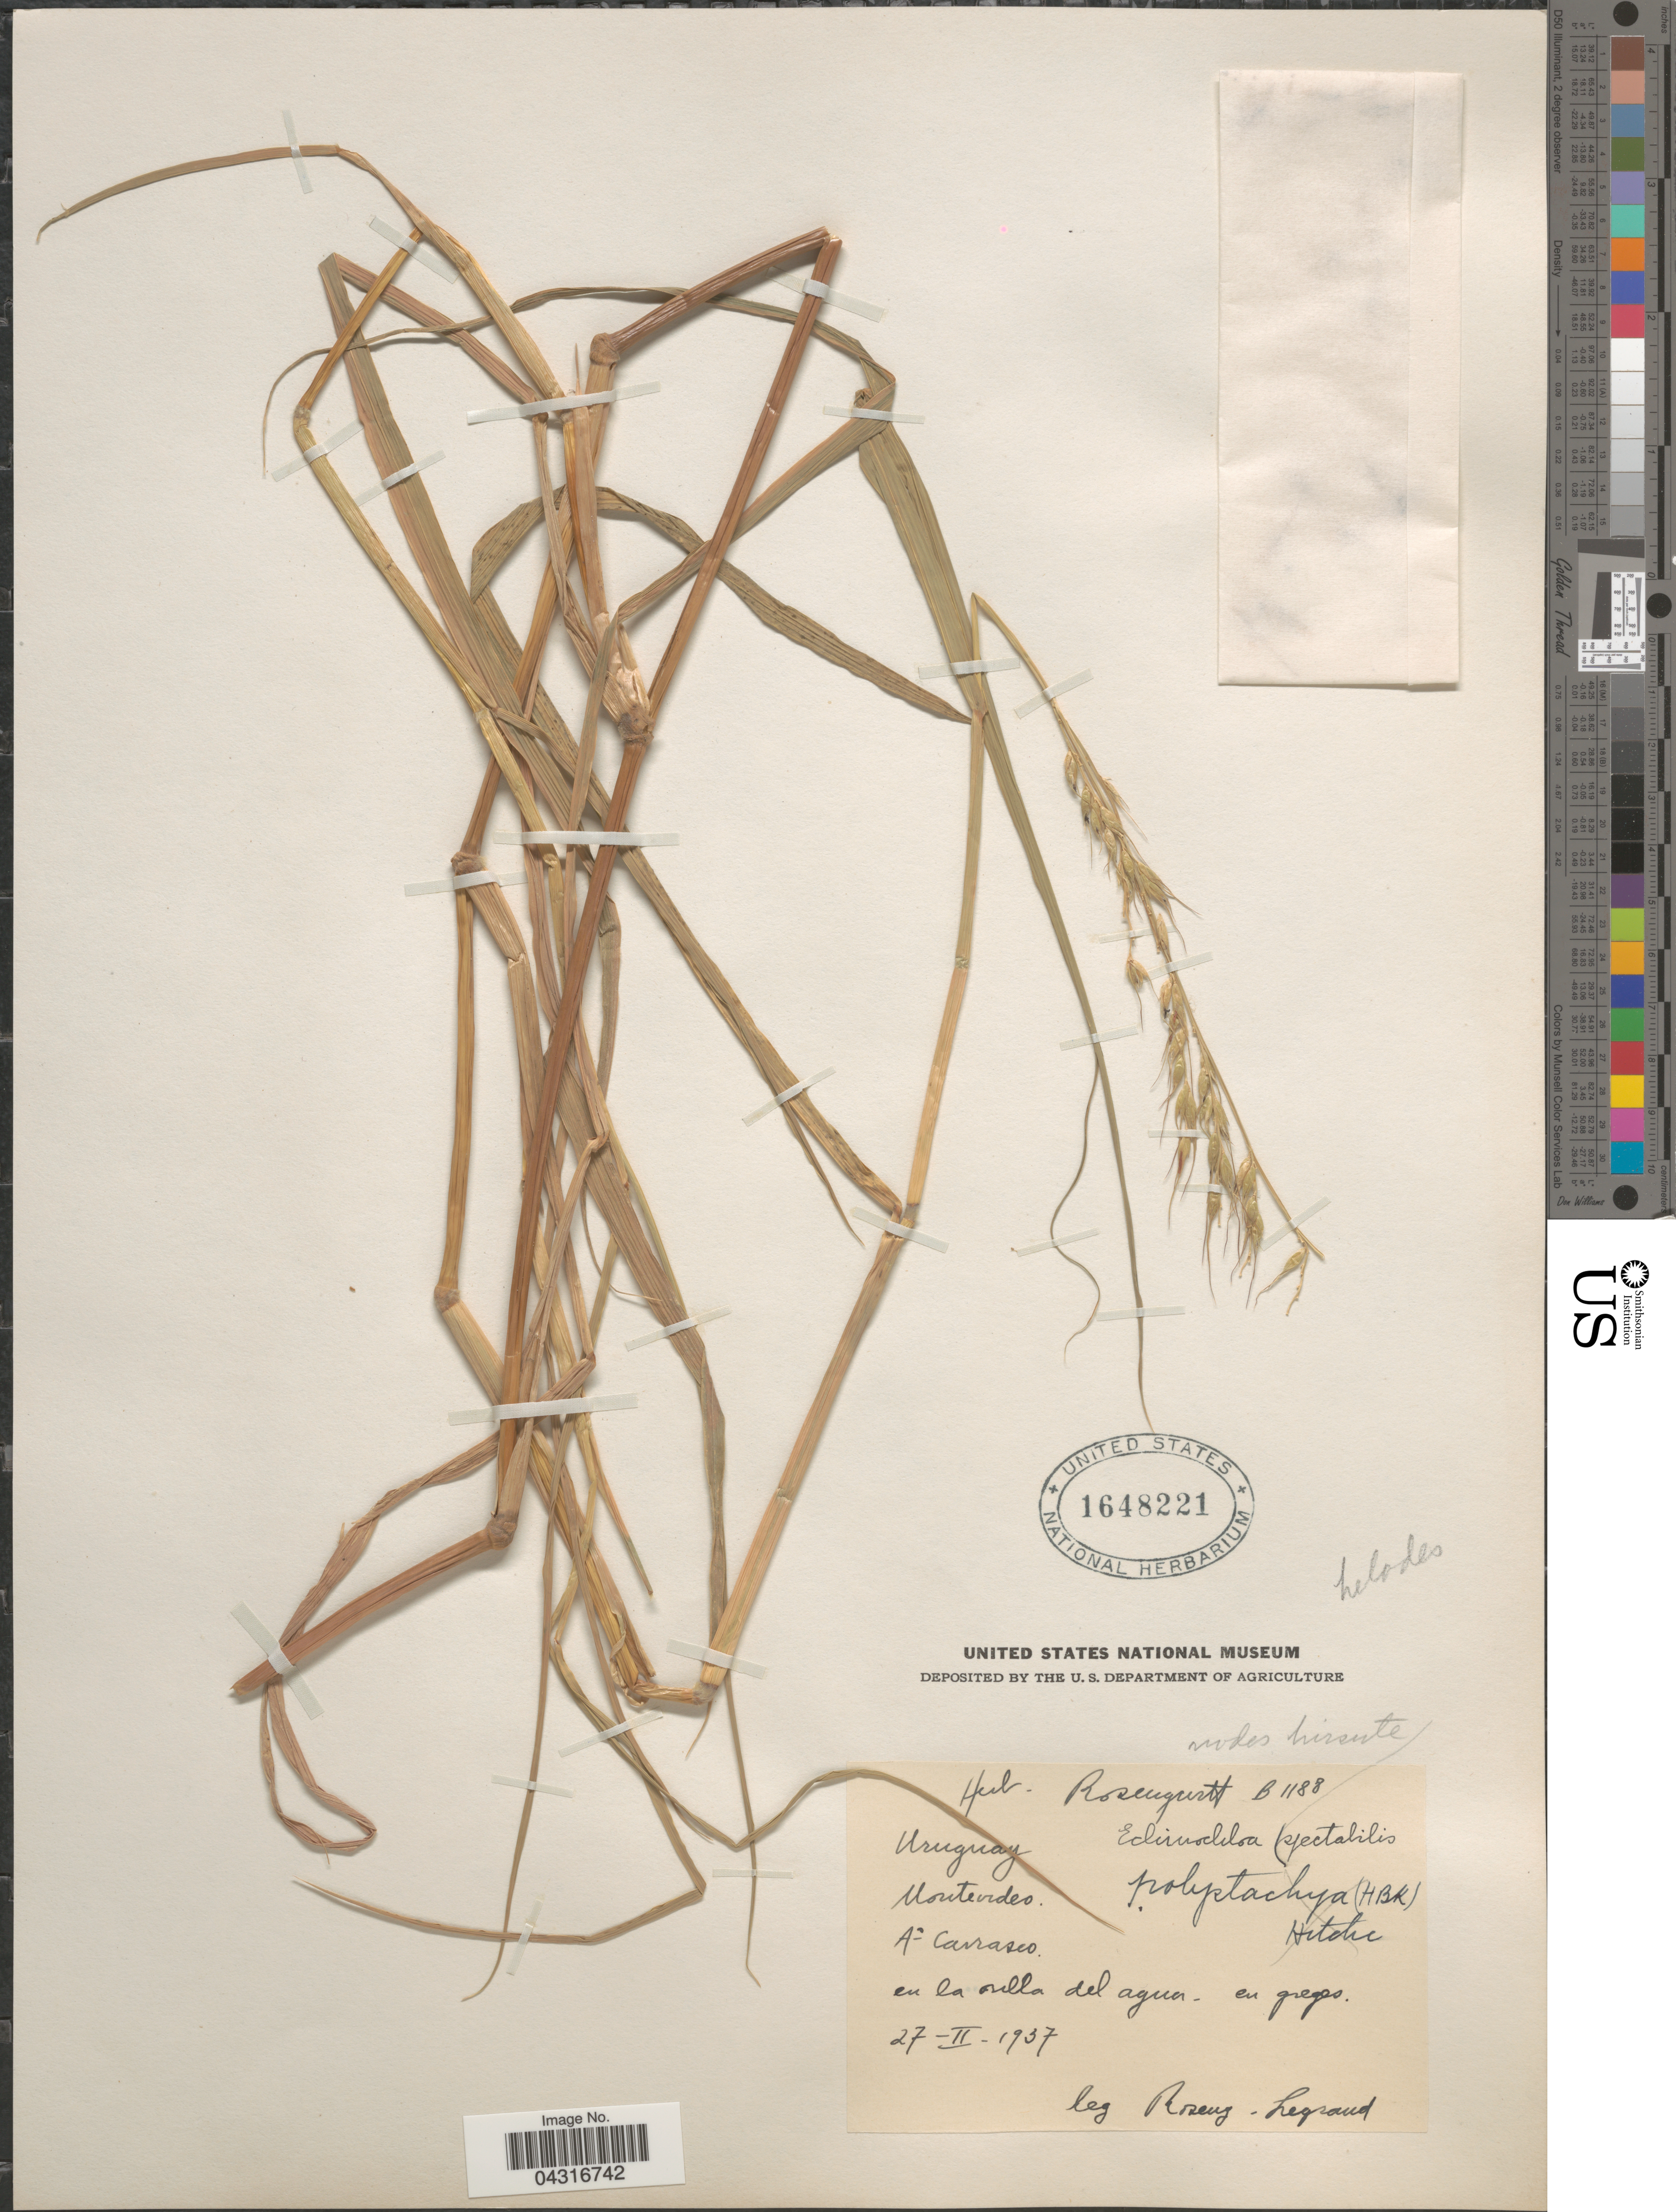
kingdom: Plantae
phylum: Tracheophyta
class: Liliopsida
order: Poales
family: Poaceae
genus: Echinochloa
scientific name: Echinochloa helodes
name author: (Hack.) Parodi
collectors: Rosengurtt & Legrand, --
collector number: B1188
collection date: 1937-02-27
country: Uruguay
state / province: Montevideo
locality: Ao. Carrasco.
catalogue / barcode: US 1648221